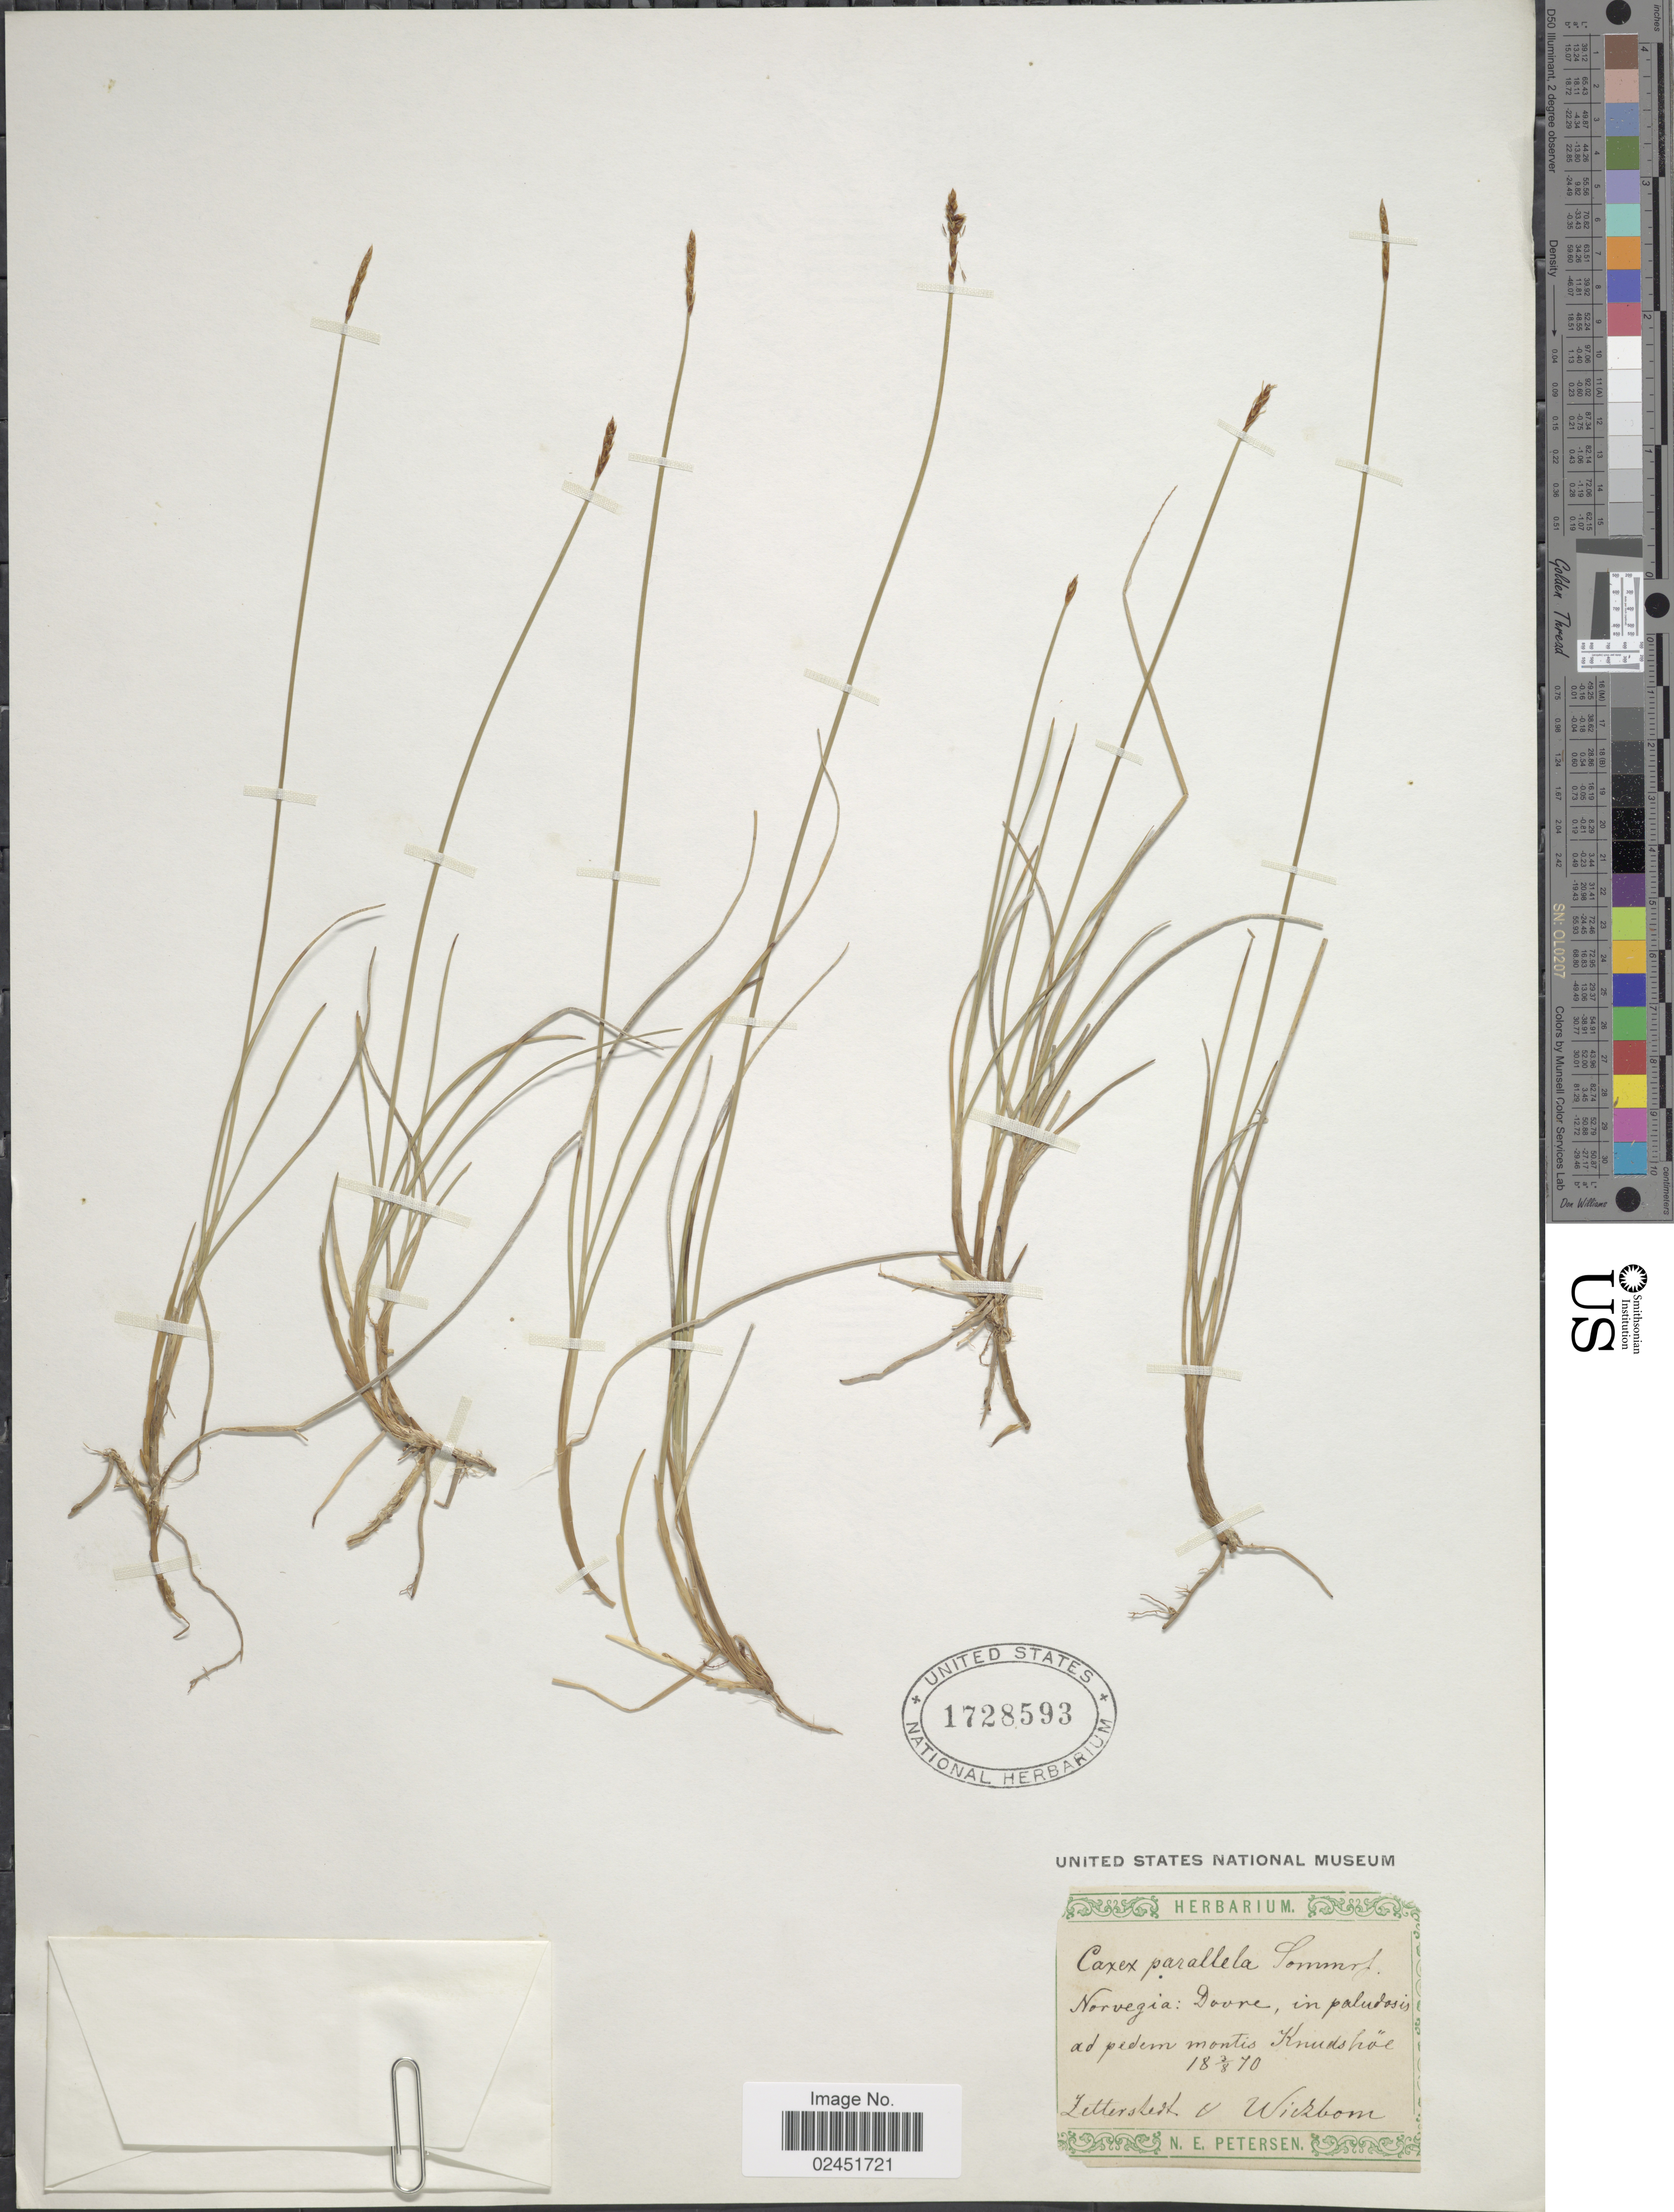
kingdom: Plantae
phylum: Tracheophyta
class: Liliopsida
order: Poales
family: Cyperaceae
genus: Carex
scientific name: Carex parallela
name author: (Laest.) Sommerf.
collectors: Zetterstedt & Wiczbom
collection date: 1870-08-03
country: Norway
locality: Nporvegia: Dovre, in paludosis ad pedem montis Knudshoe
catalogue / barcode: US 1728593